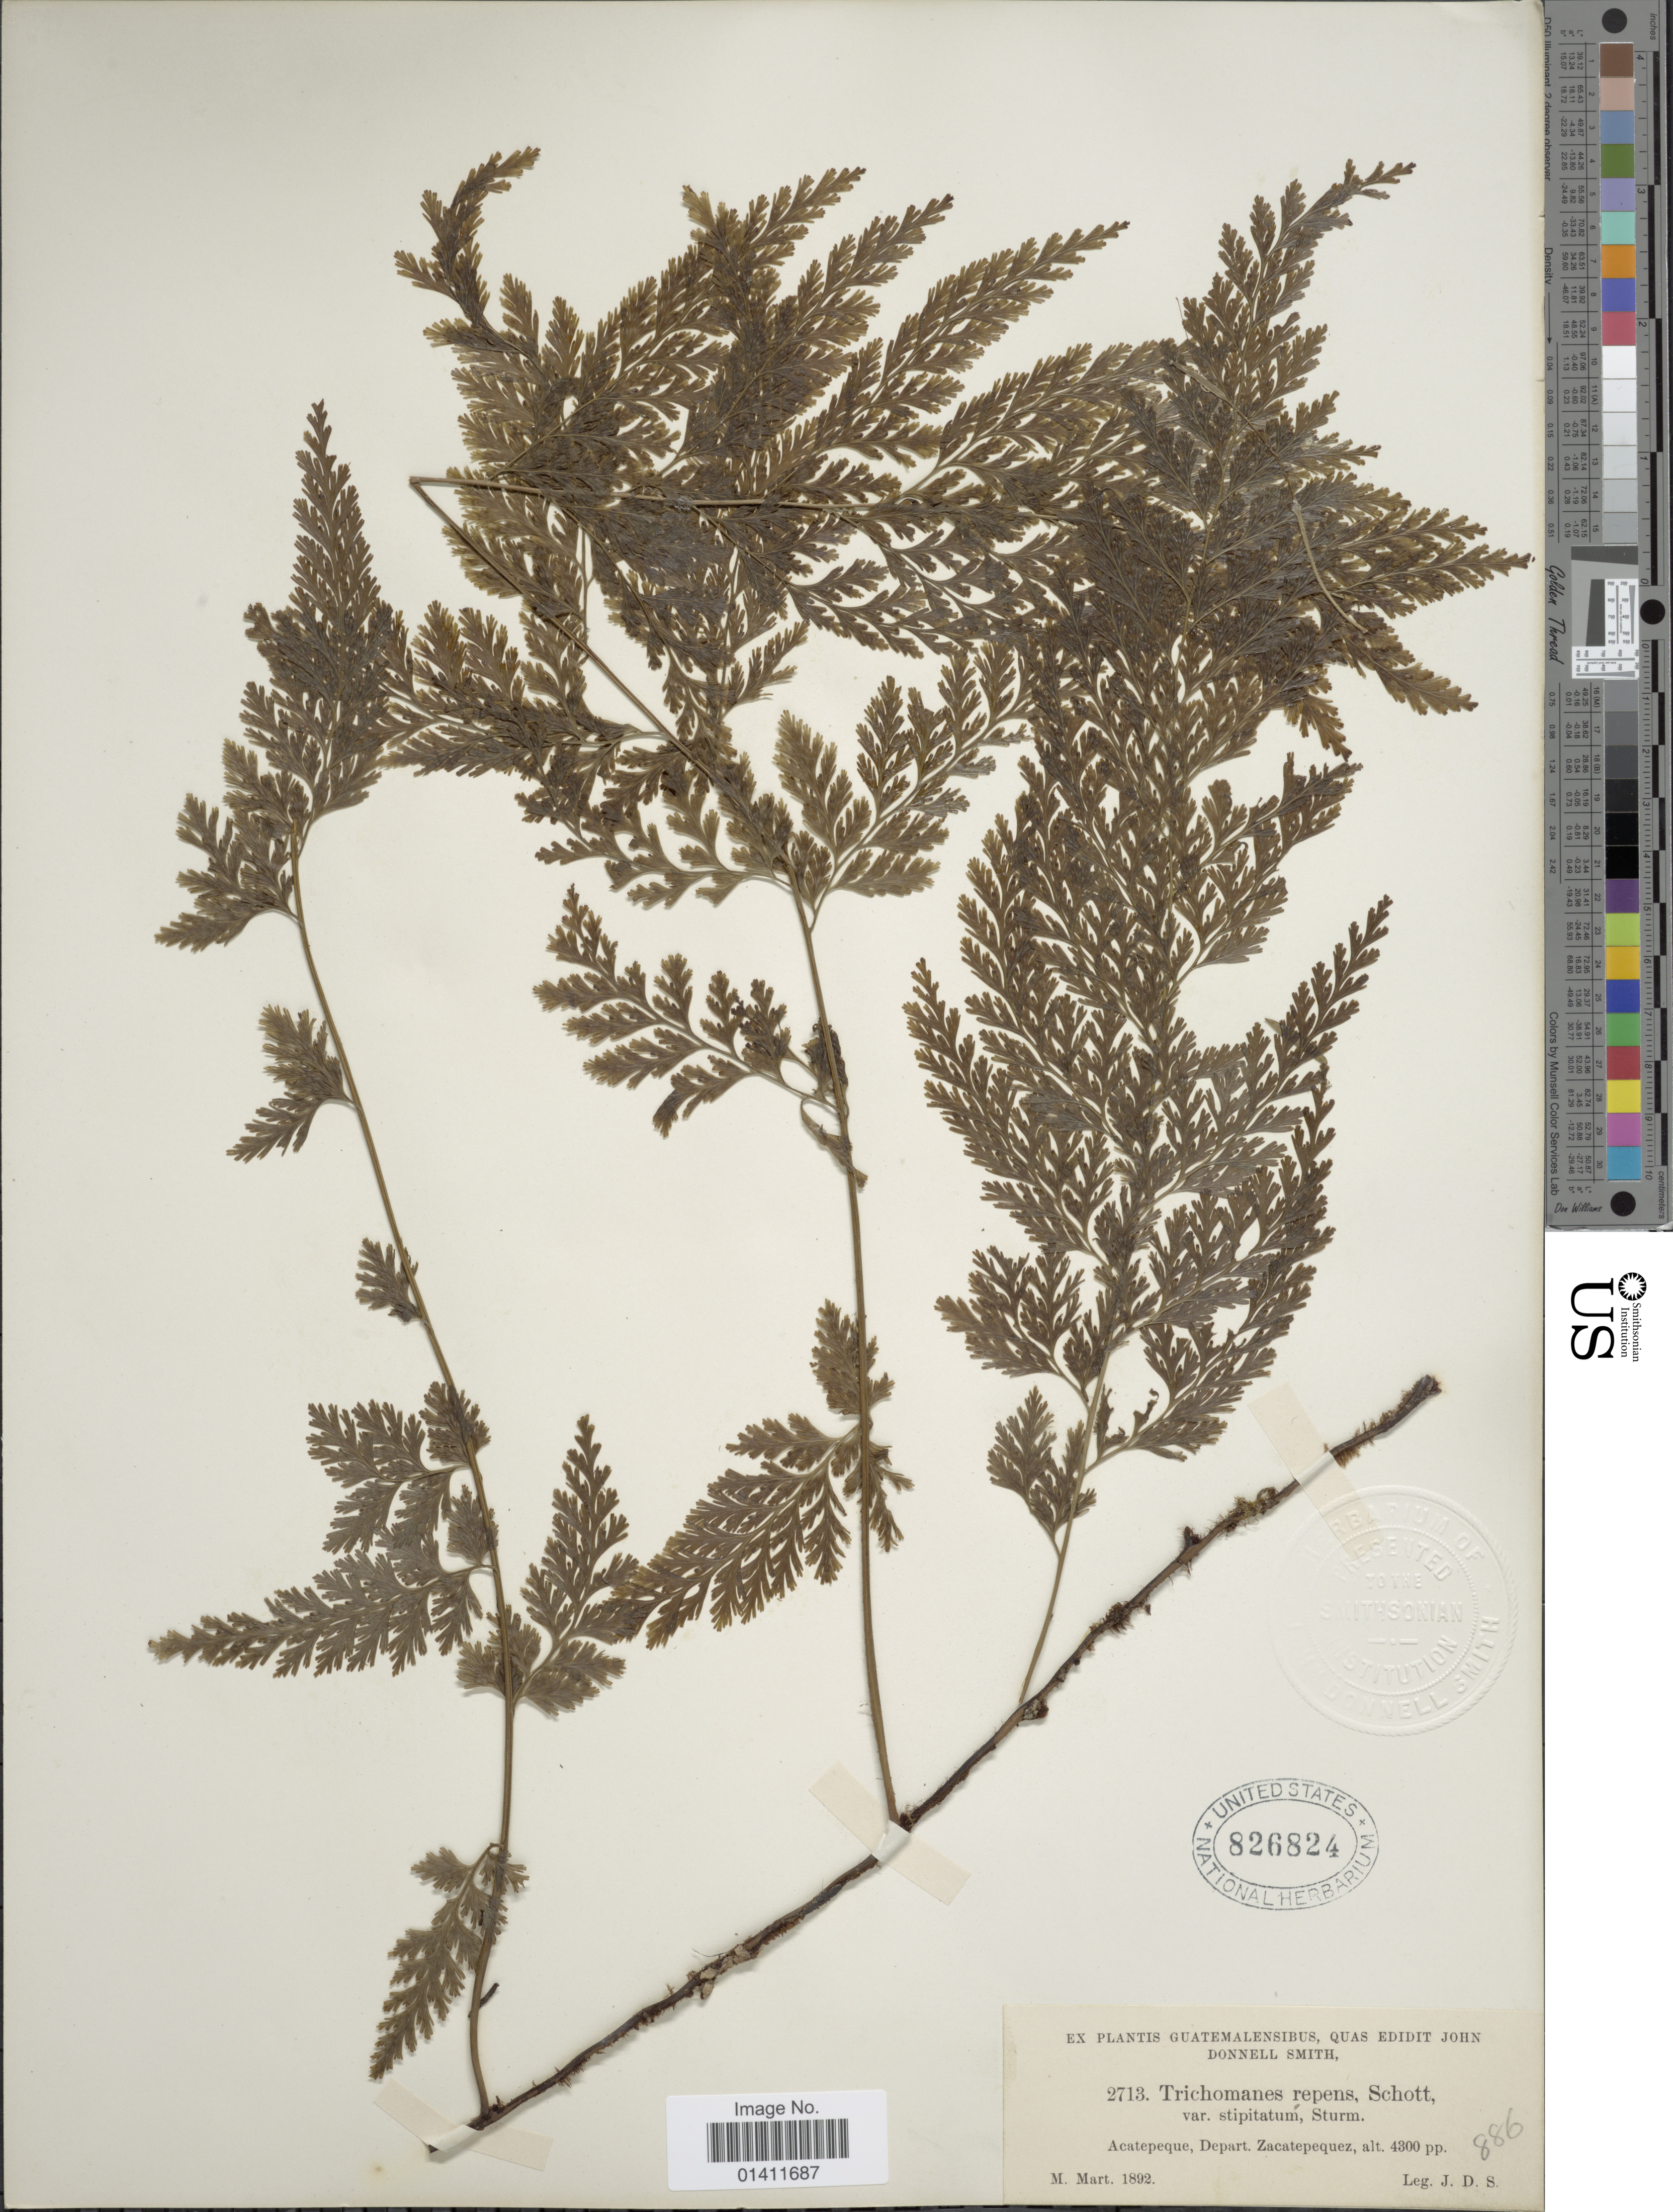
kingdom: Plantae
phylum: Tracheophyta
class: Polypodiopsida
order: Hymenophyllales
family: Hymenophyllaceae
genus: Vandenboschia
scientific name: Vandenboschia radicans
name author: (Sw.) Copel.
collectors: J. Donnell Smith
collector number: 886?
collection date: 1892-03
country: Guatemala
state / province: Sacatepéquez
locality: Acatepeque, Depart. Zacatepequez.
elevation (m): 1311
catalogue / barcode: US 826824